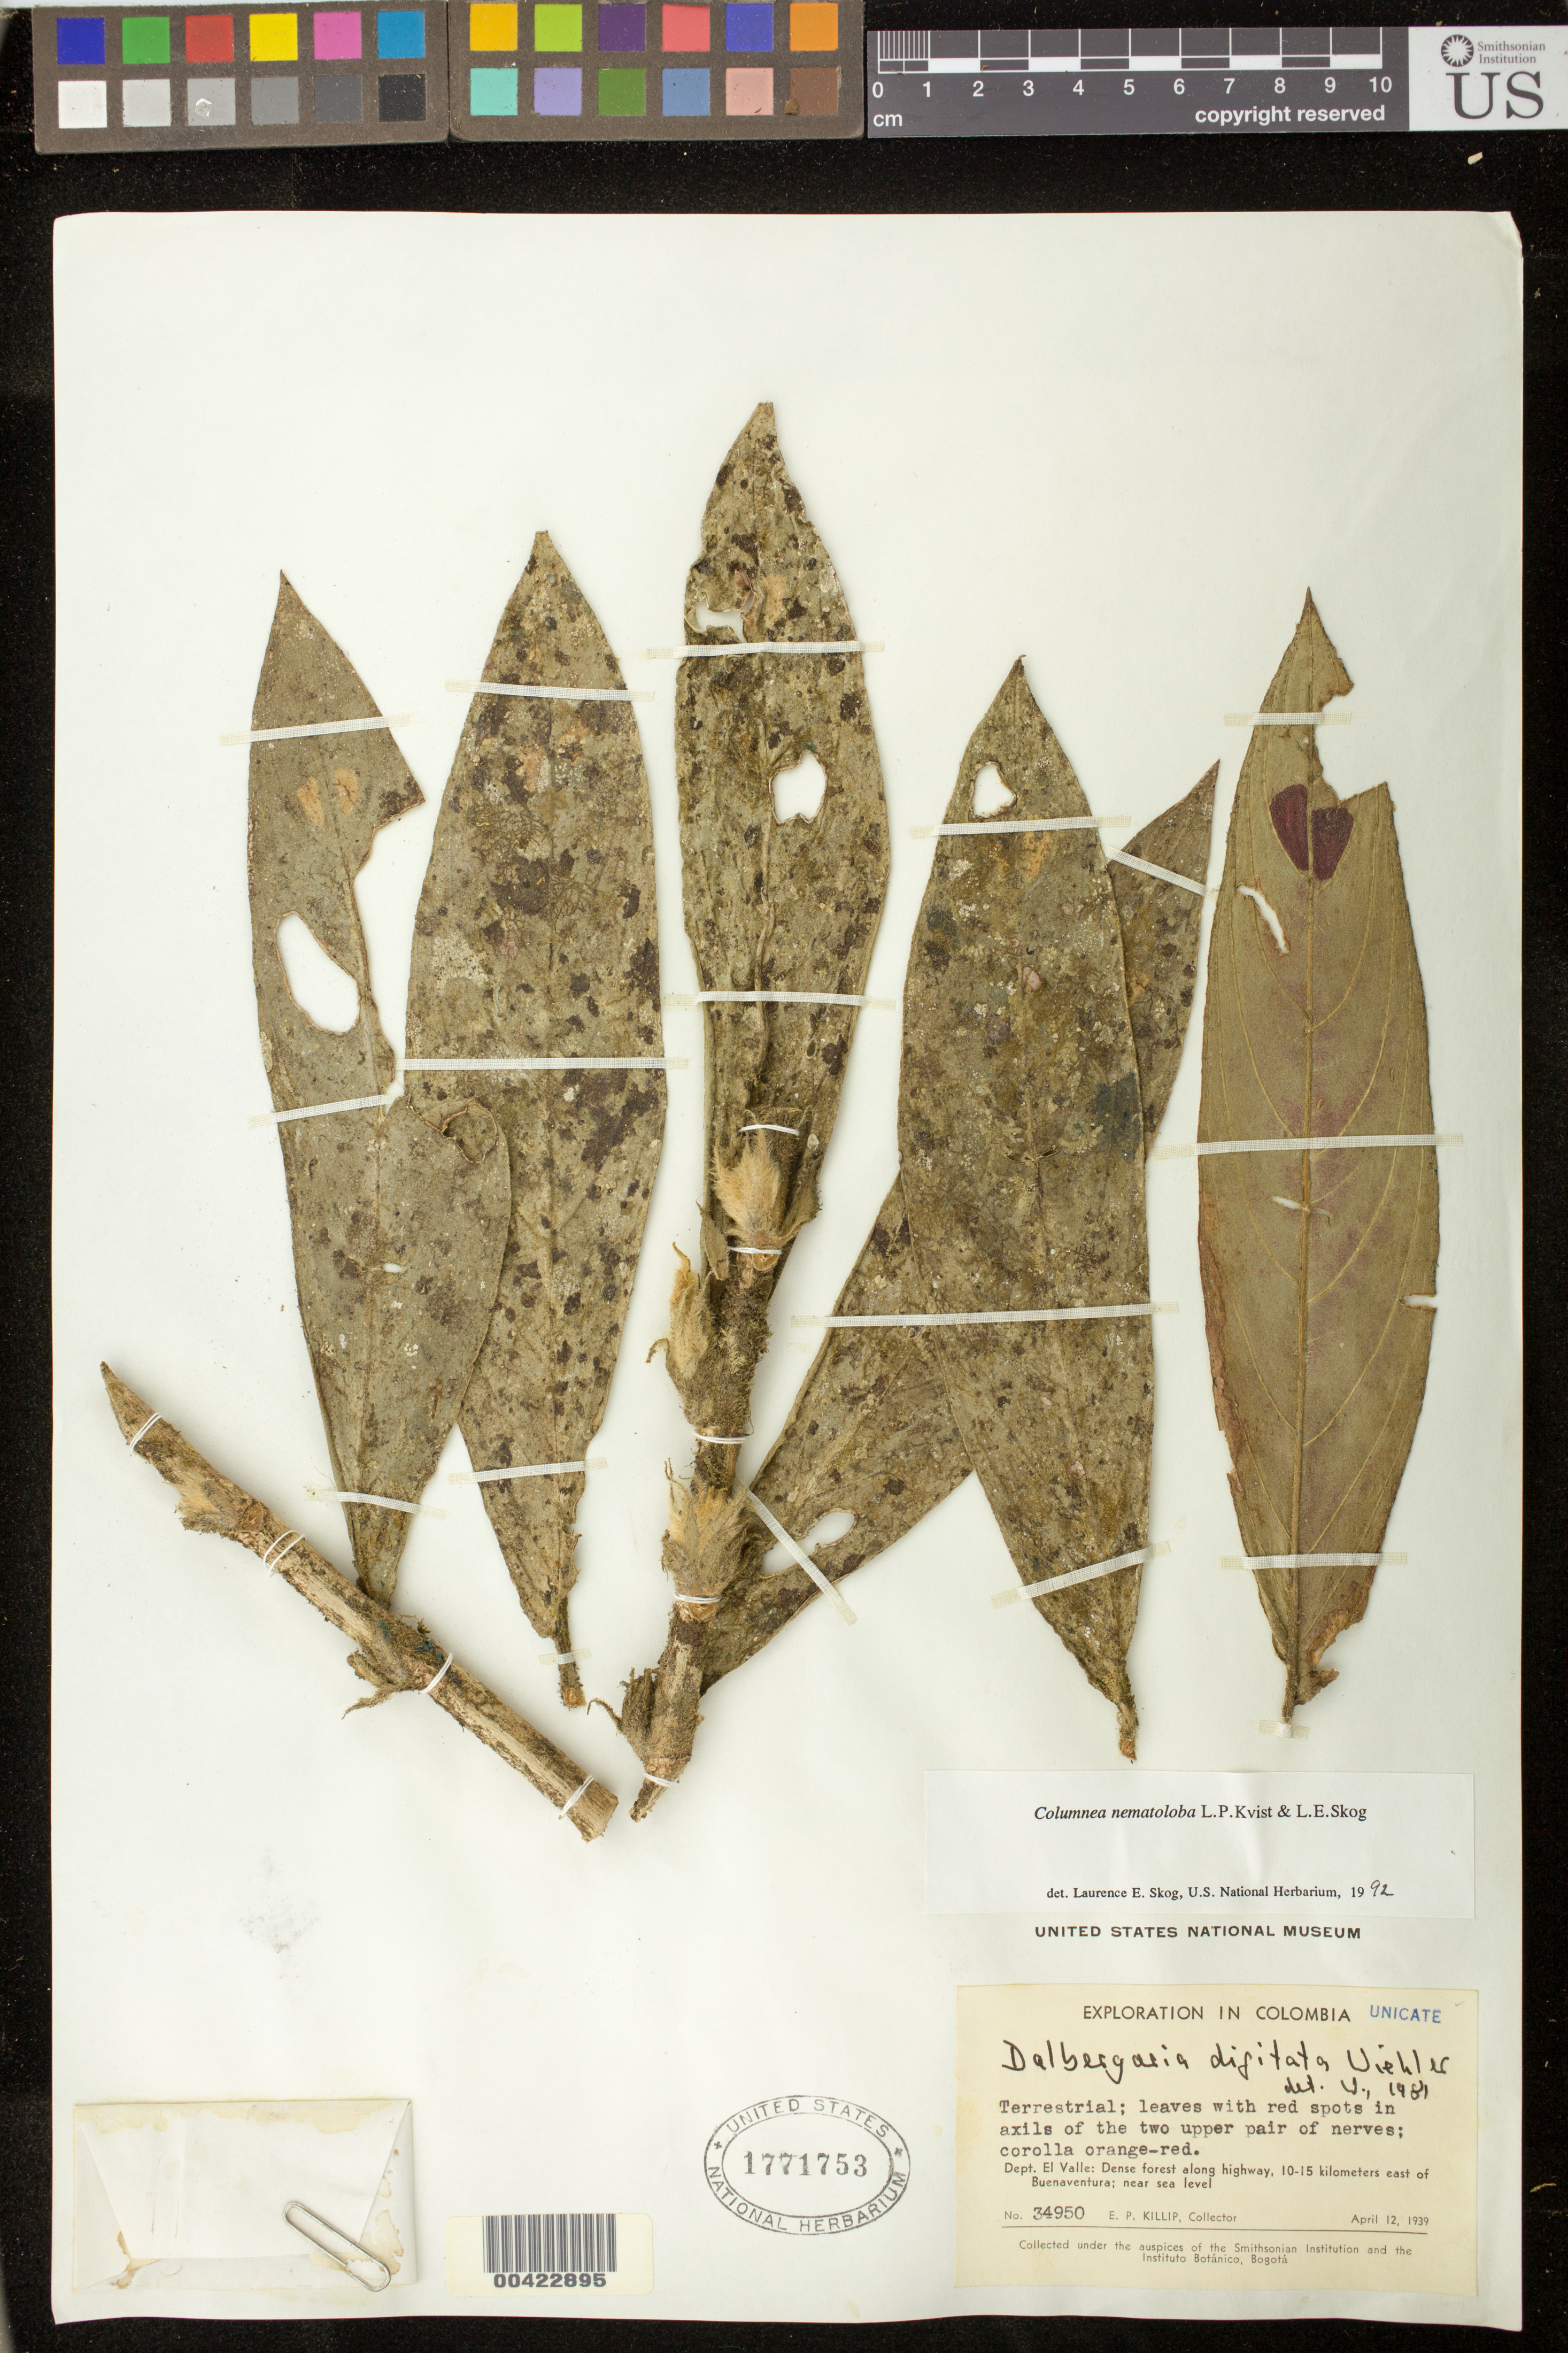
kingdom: Plantae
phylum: Tracheophyta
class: Magnoliopsida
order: Lamiales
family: Gesneriaceae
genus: Columnea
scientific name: Columnea nematoloba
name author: L.P. Kvist & L.E. Skog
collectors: E. P. Killip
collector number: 34950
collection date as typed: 12 Apr 1939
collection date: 1939-04-12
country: Colombia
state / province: Valle del Cauca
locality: Buenaventura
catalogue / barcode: US 1771753